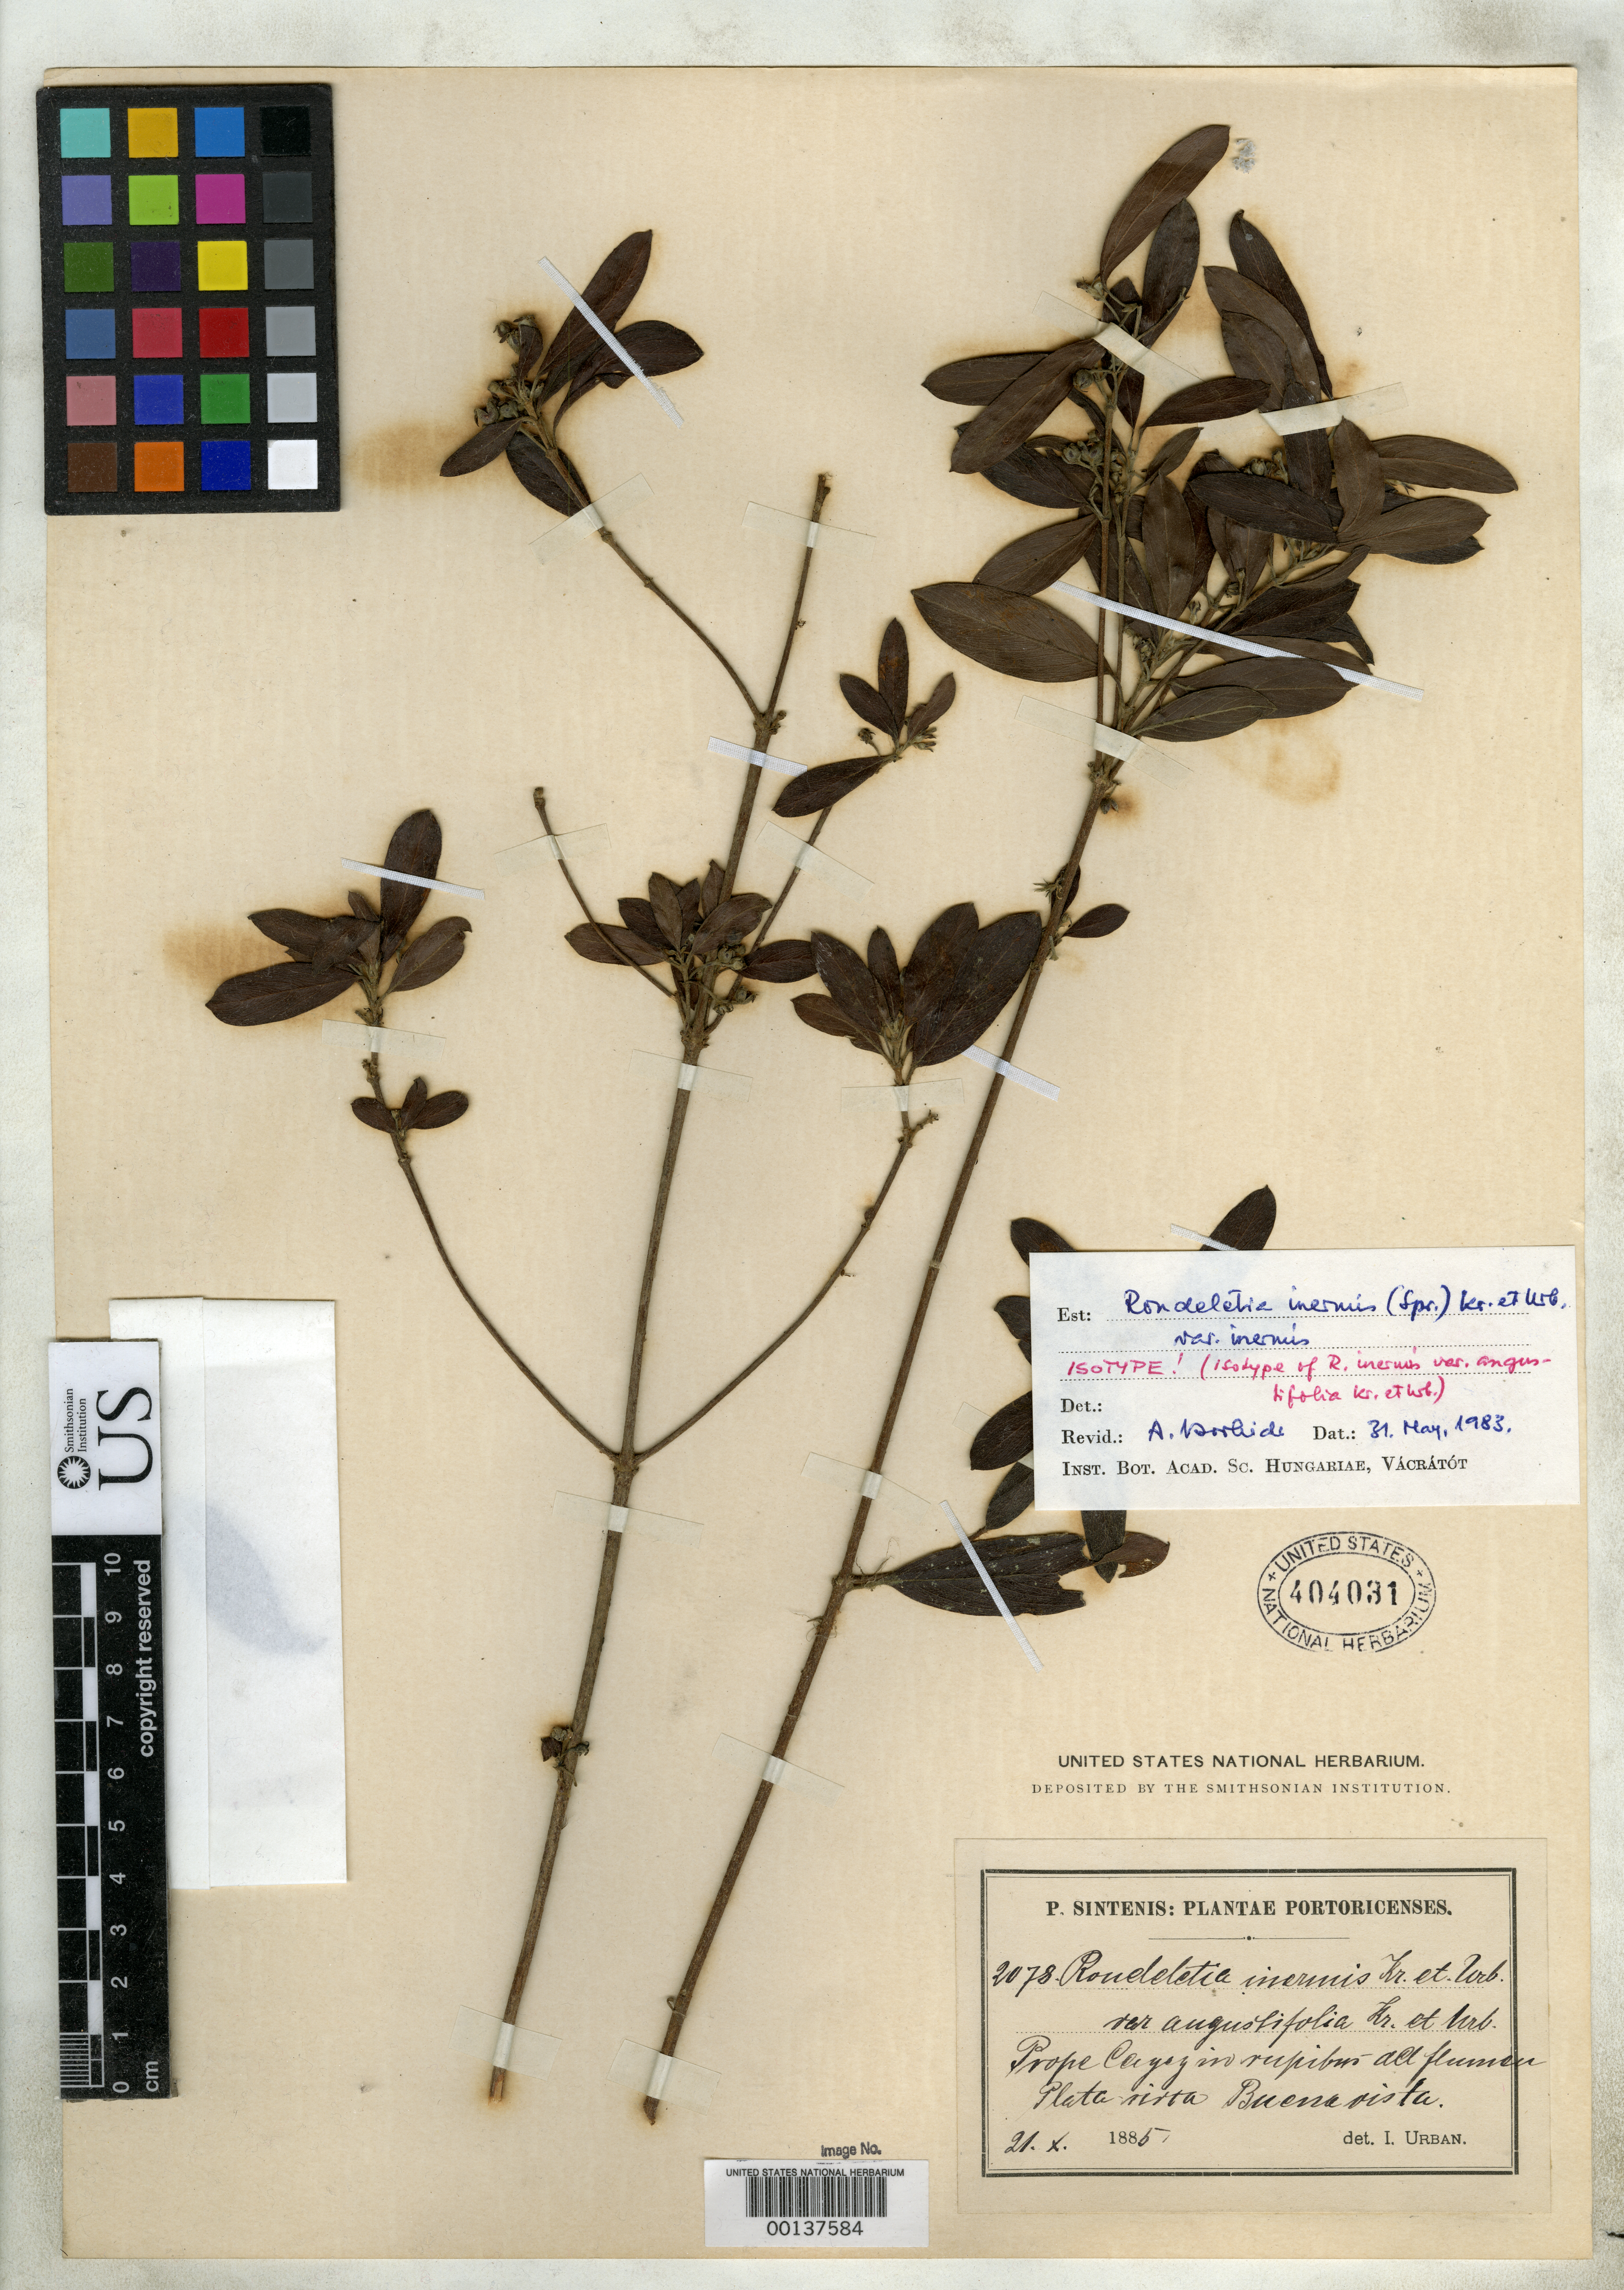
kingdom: Plantae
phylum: Tracheophyta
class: Magnoliopsida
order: Gentianales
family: Rubiaceae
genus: Rondeletia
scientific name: Rondeletia inermis var. angustifolia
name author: Krug & Urb.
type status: Syntype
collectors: P. Sintenis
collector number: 2078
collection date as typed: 21 Oct 1885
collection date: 1885-10-21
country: Puerto Rico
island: Greater Antilles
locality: Near Cayey and Buena Vista.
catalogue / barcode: US 404031